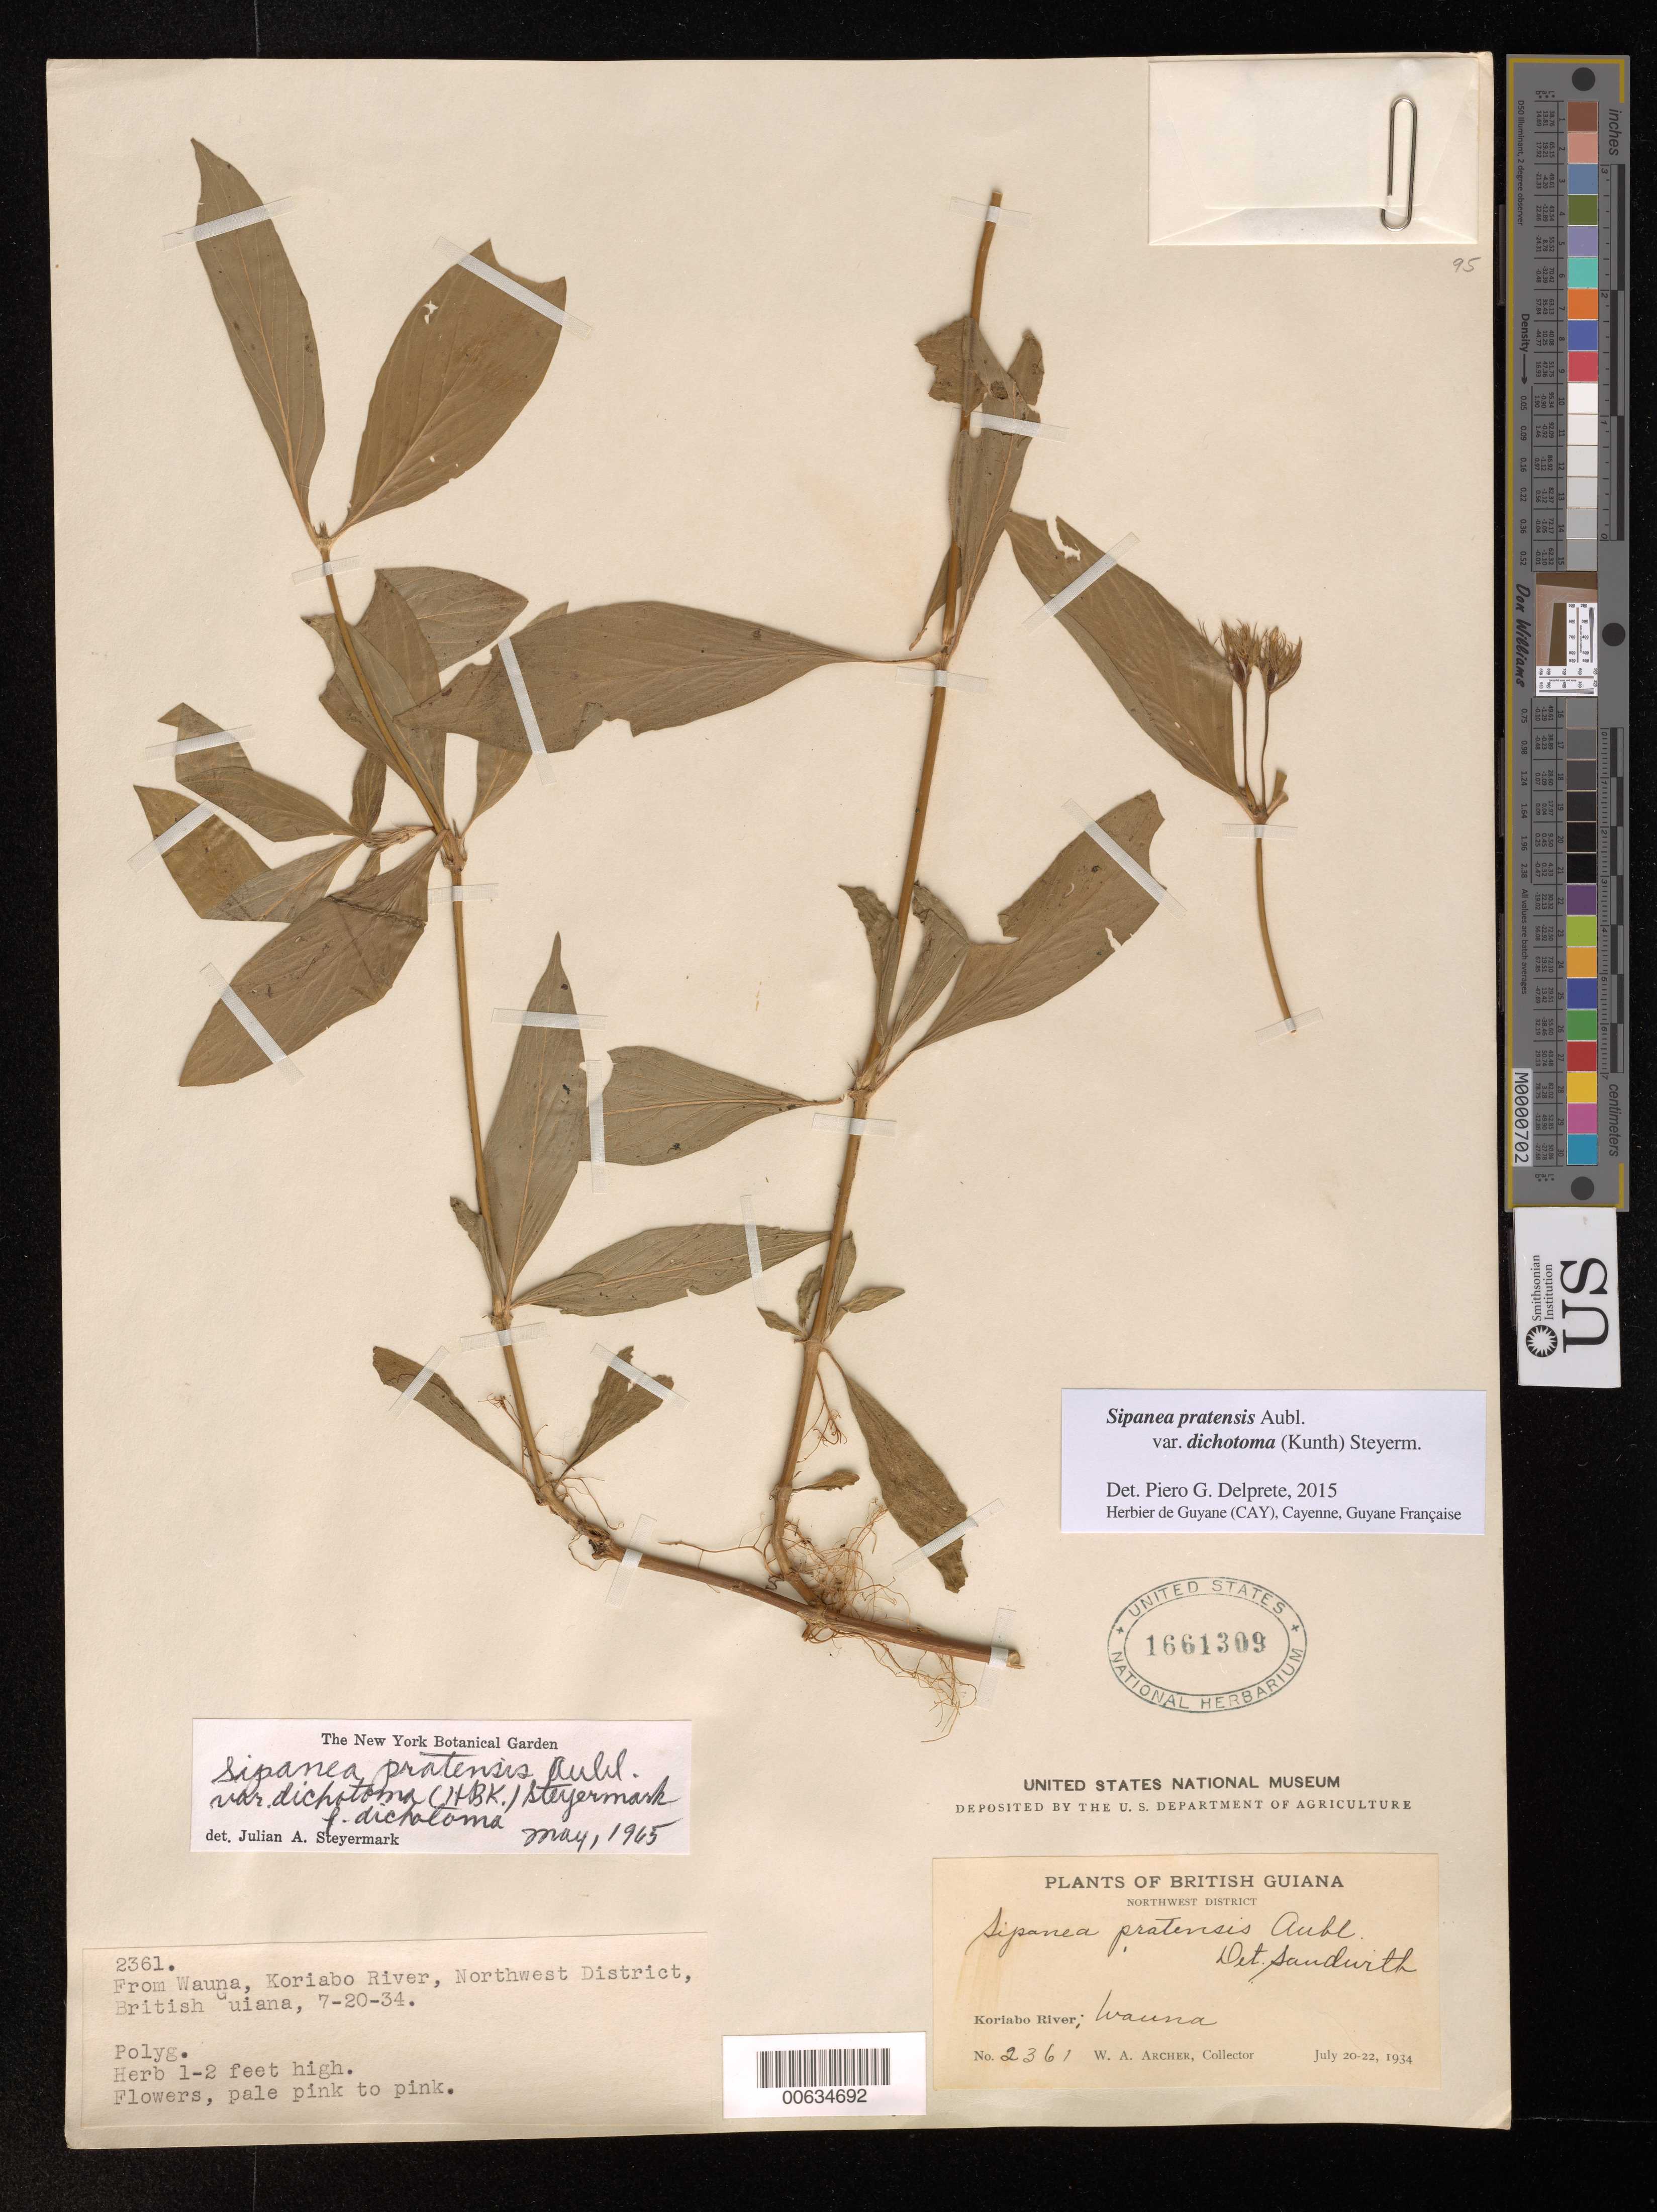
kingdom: Plantae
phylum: Tracheophyta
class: Magnoliopsida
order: Gentianales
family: Rubiaceae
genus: Sipanea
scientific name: Sipanea pratensis var. dichotoma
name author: (Kunth) Steyerm.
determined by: Steyermark, Julian A., (VEN)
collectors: W. A. Archer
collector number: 2361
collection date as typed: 20-Jul-34 to 22-Jul-34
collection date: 1934-07-20/1934-07-22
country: Guyana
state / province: Barima-Waini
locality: Koriabo R., Wauna, NW Dist.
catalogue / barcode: US 1661309